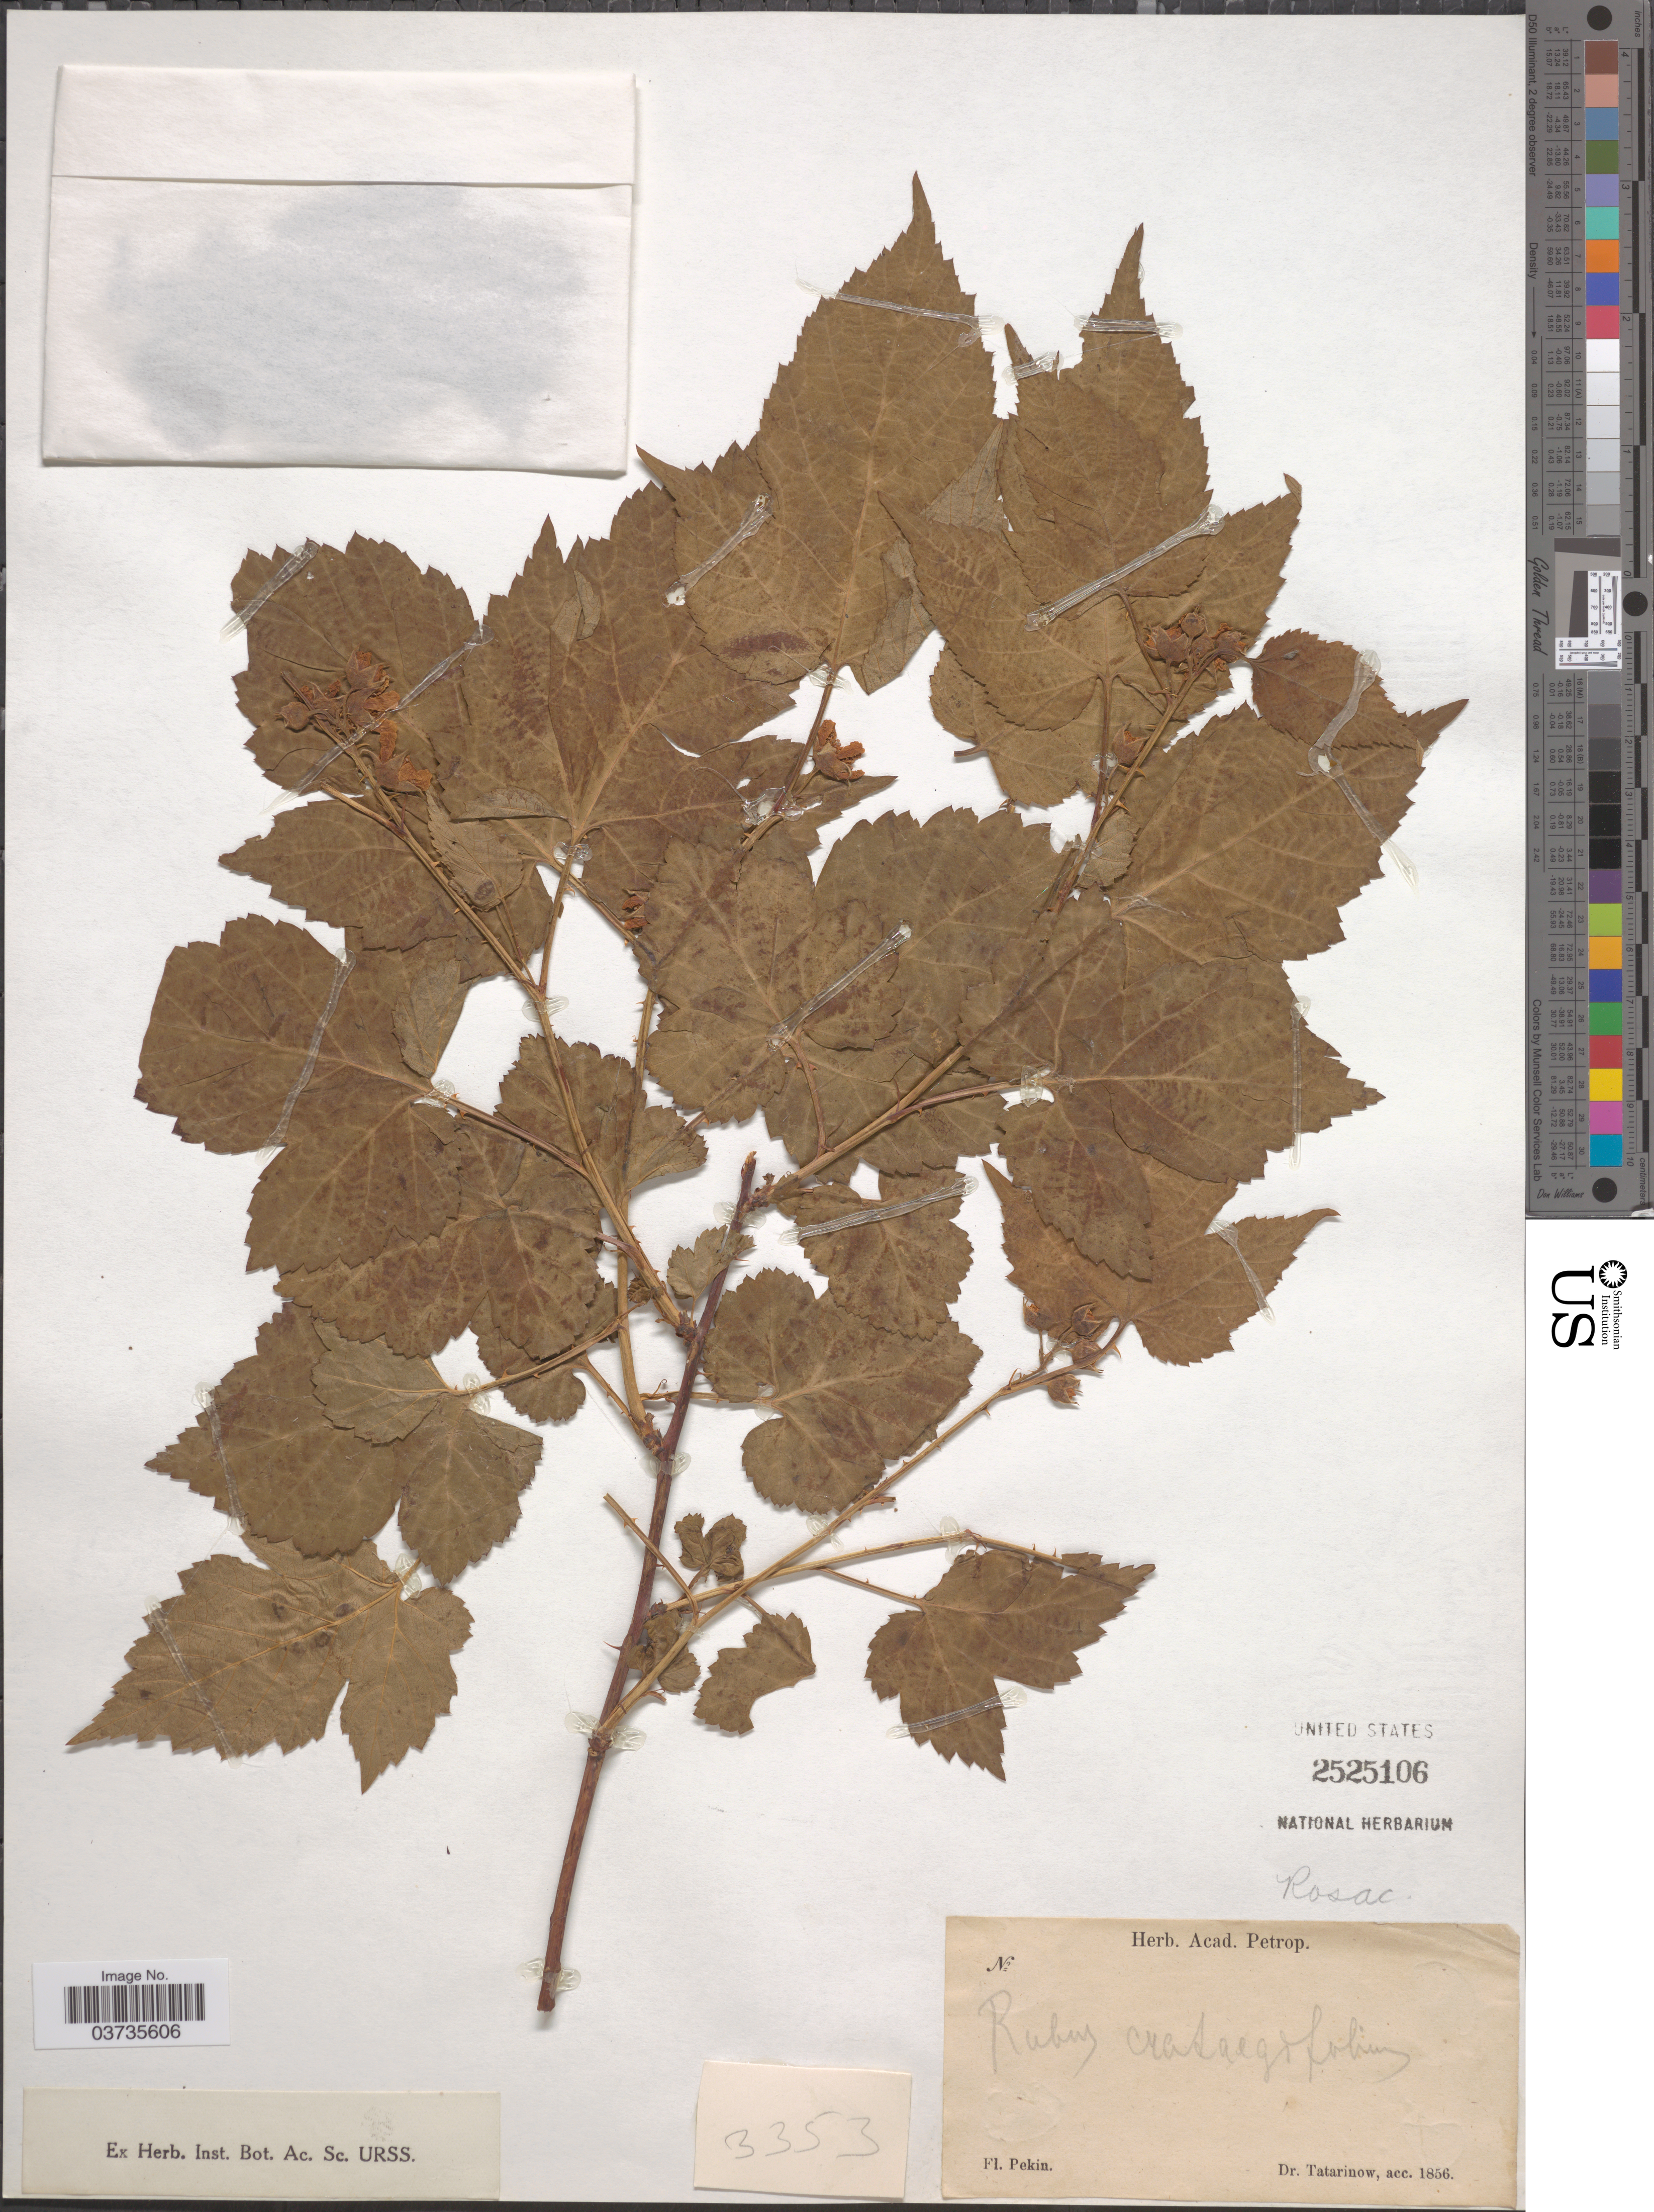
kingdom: Plantae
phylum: Tracheophyta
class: Magnoliopsida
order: Rosales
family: Rosaceae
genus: Rubus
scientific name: Rubus crataegifolius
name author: Bunge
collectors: -. Tatarinow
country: China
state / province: Beijing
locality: Pekin.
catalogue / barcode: US 2525106